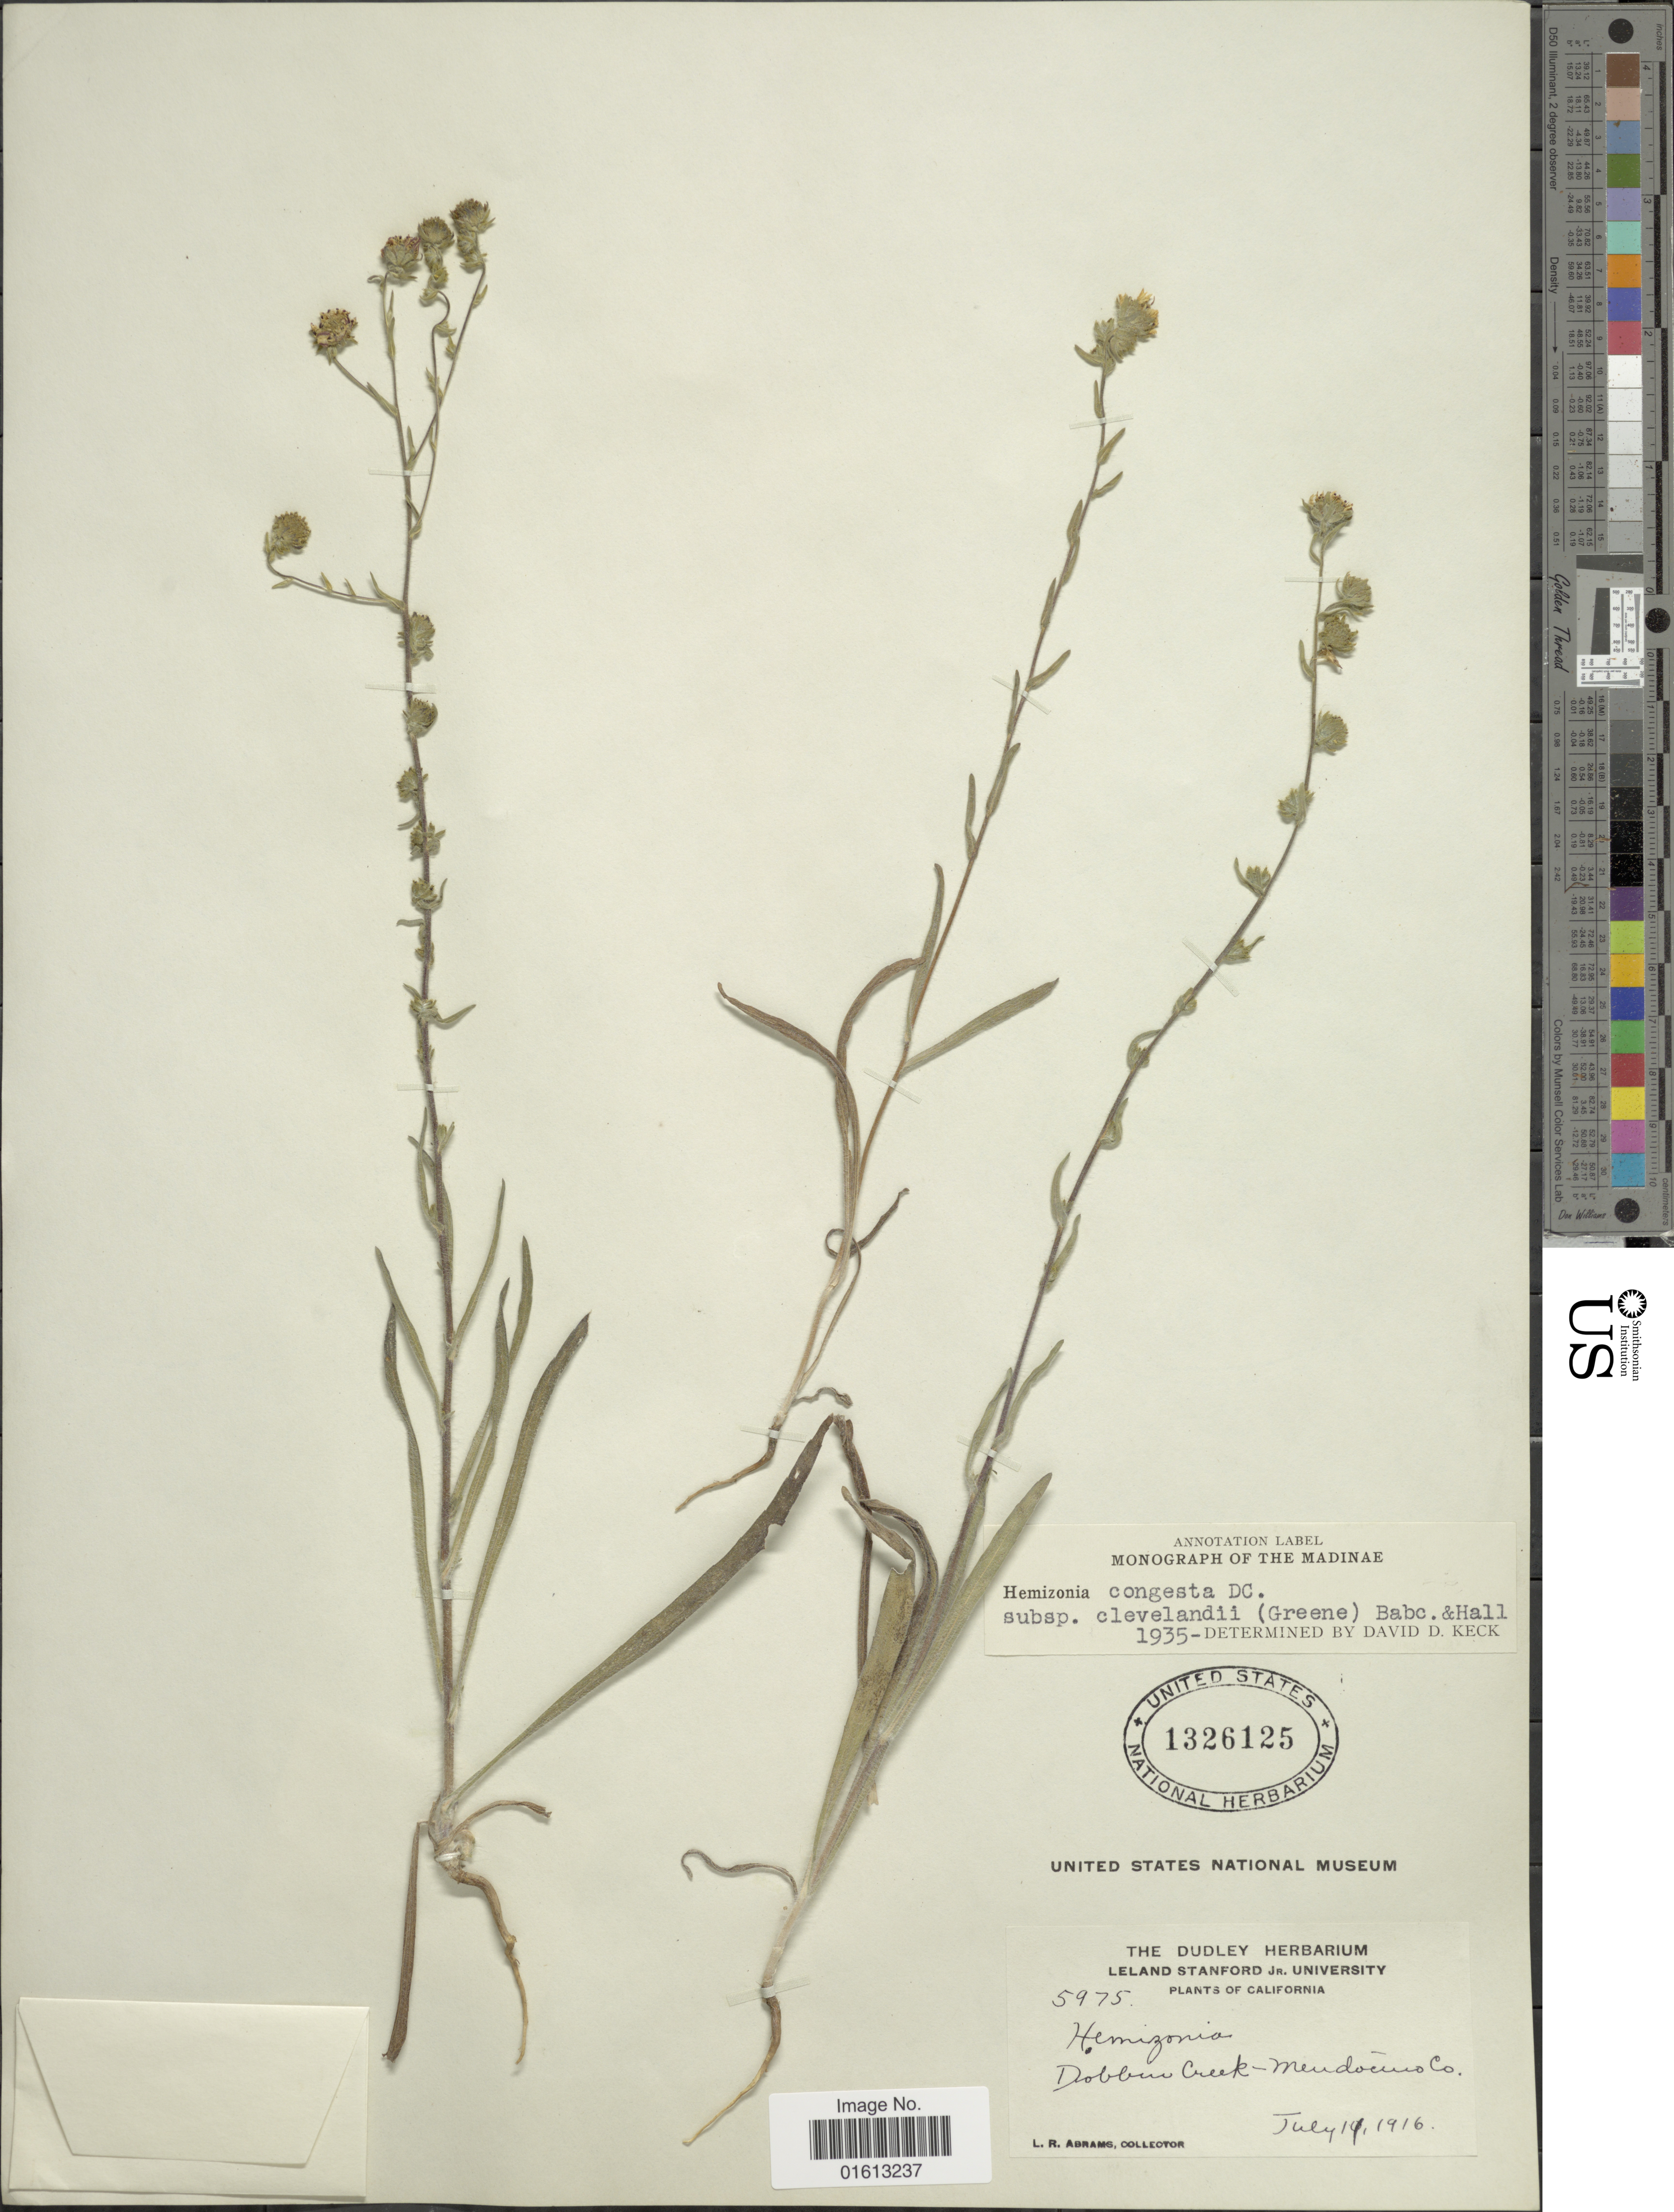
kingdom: Plantae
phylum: Tracheophyta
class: Magnoliopsida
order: Asterales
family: Asteraceae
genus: Hemizonia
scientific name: Hemizonia congesta subsp. clevelandii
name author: (Greene) Babc. & H.M. Hall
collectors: L. Abrams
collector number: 5975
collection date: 1916-07-14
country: United States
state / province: California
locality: Dobbui Creek- Meudociuo Co.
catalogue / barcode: US 1326125